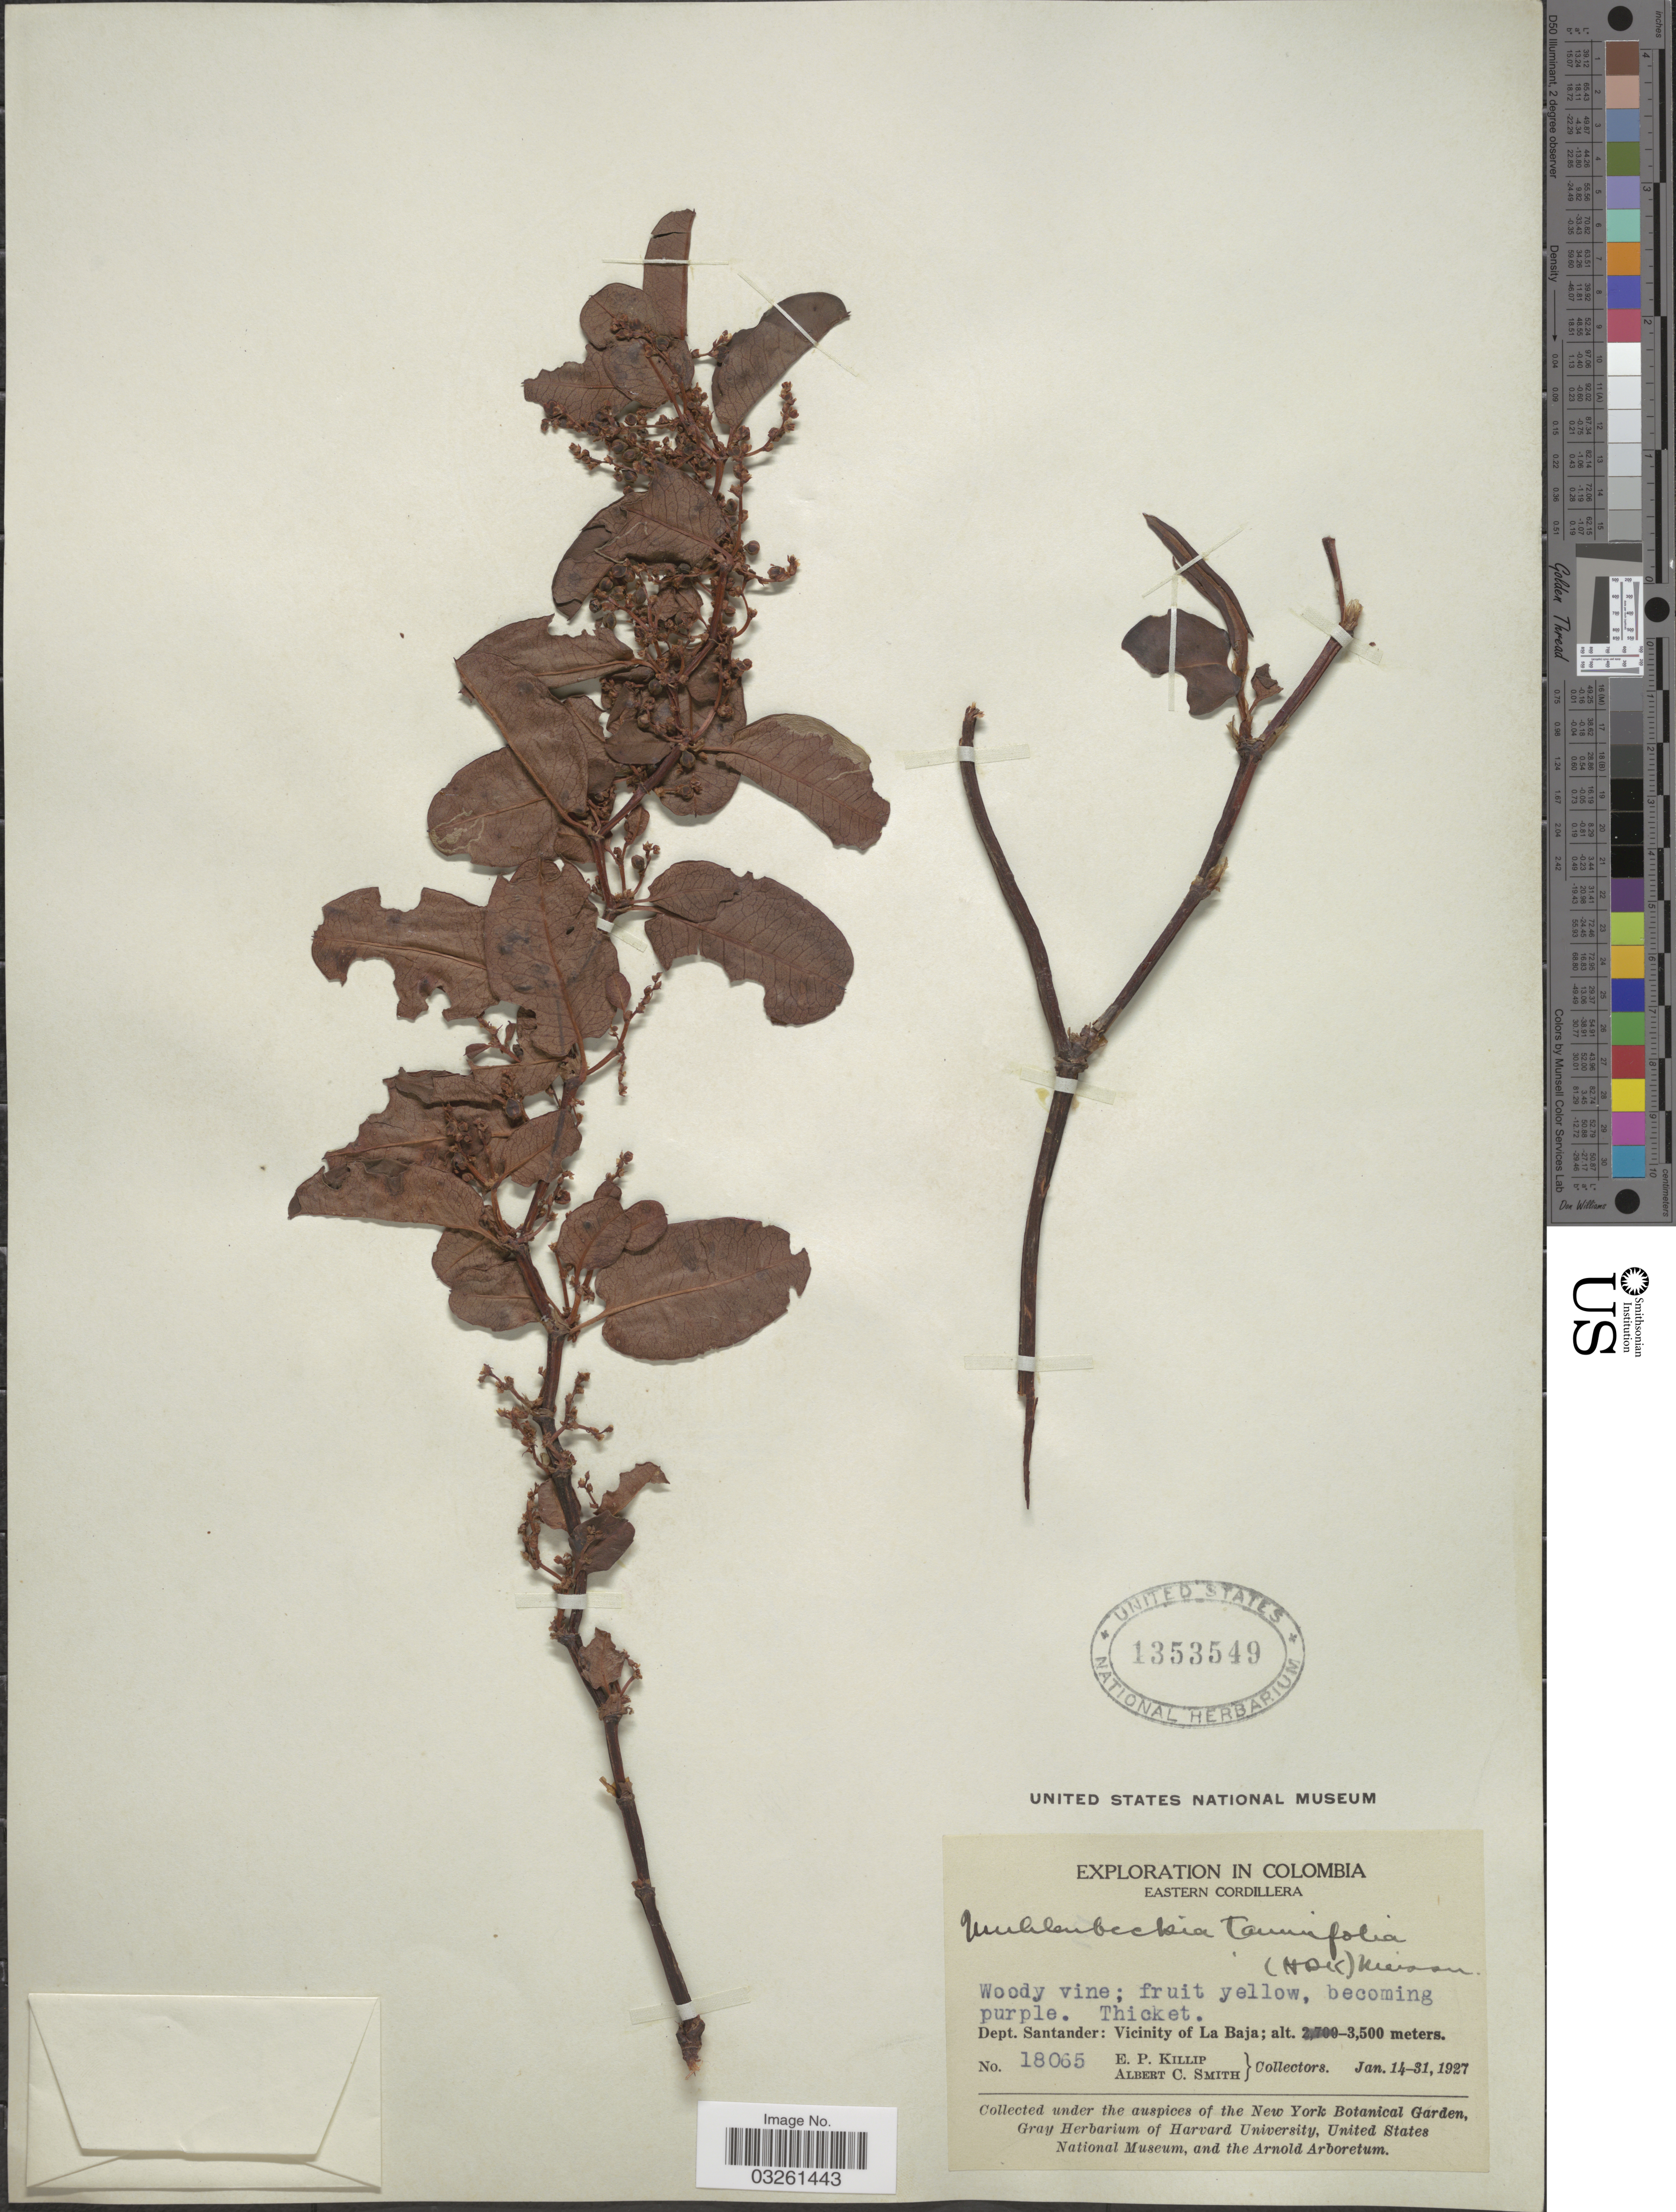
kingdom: Plantae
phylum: Tracheophyta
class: Magnoliopsida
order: Caryophyllales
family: Polygonaceae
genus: Muehlenbeckia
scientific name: Muehlenbeckia tamnifolia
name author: (Kunth) Meisn.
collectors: E. P. Killip & A. C. Smith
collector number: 18065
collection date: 1927-01-14/1927-01-31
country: Colombia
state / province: Santander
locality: Eastern Cordillera, Dept. Santander: Vicinity of La Baja.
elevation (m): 3500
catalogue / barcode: US 1353549